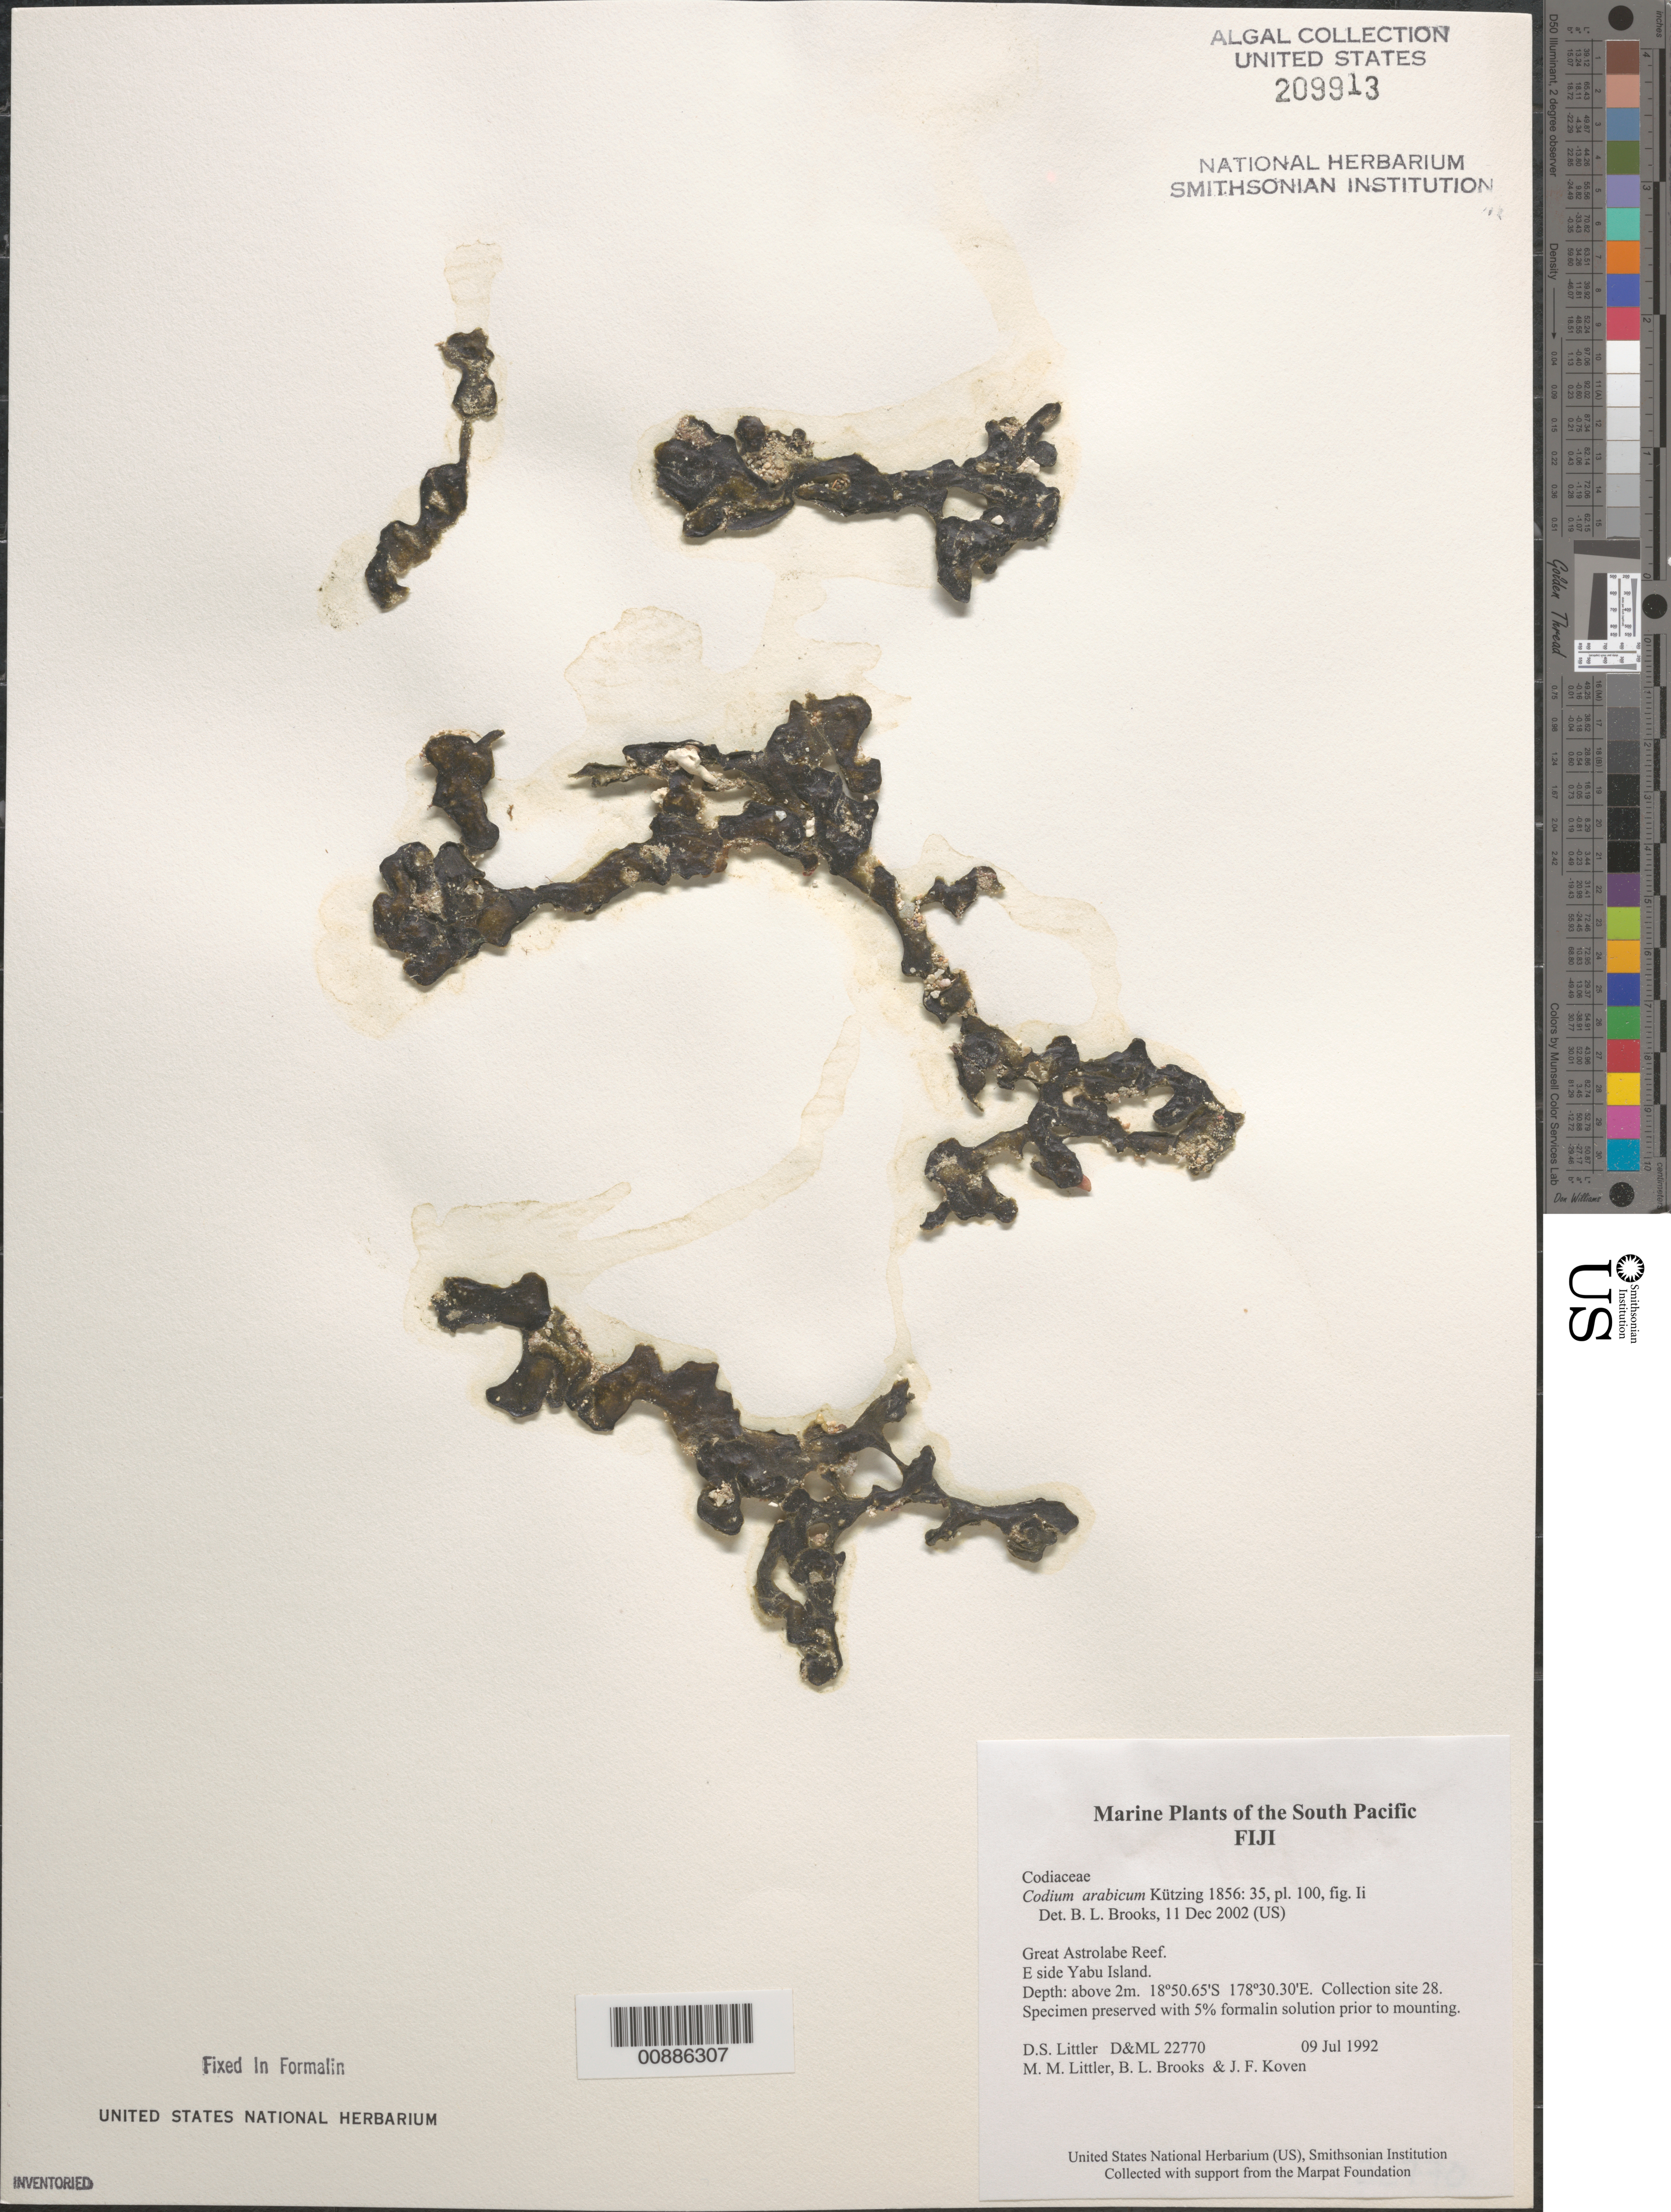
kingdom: Plantae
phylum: Chlorophyta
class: Ulvophyceae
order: Bryopsidales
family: Codiaceae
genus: Codium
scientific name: Codium arabicum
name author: Kütz.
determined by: Brooks, B. L., (BOT), Smithsonian Institution - National Museum of Natural History (UNITED STATES)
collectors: D. S. Littler, M. M. Littler, B. Brooks & J. Koven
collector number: D&ML 22770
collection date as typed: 09 Jul 1992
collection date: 1992-07-09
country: Fiji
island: Yabu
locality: Great Astrolabe Reef, east side of island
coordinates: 18 50.65'S, 178 30.30'E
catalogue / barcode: US 209913